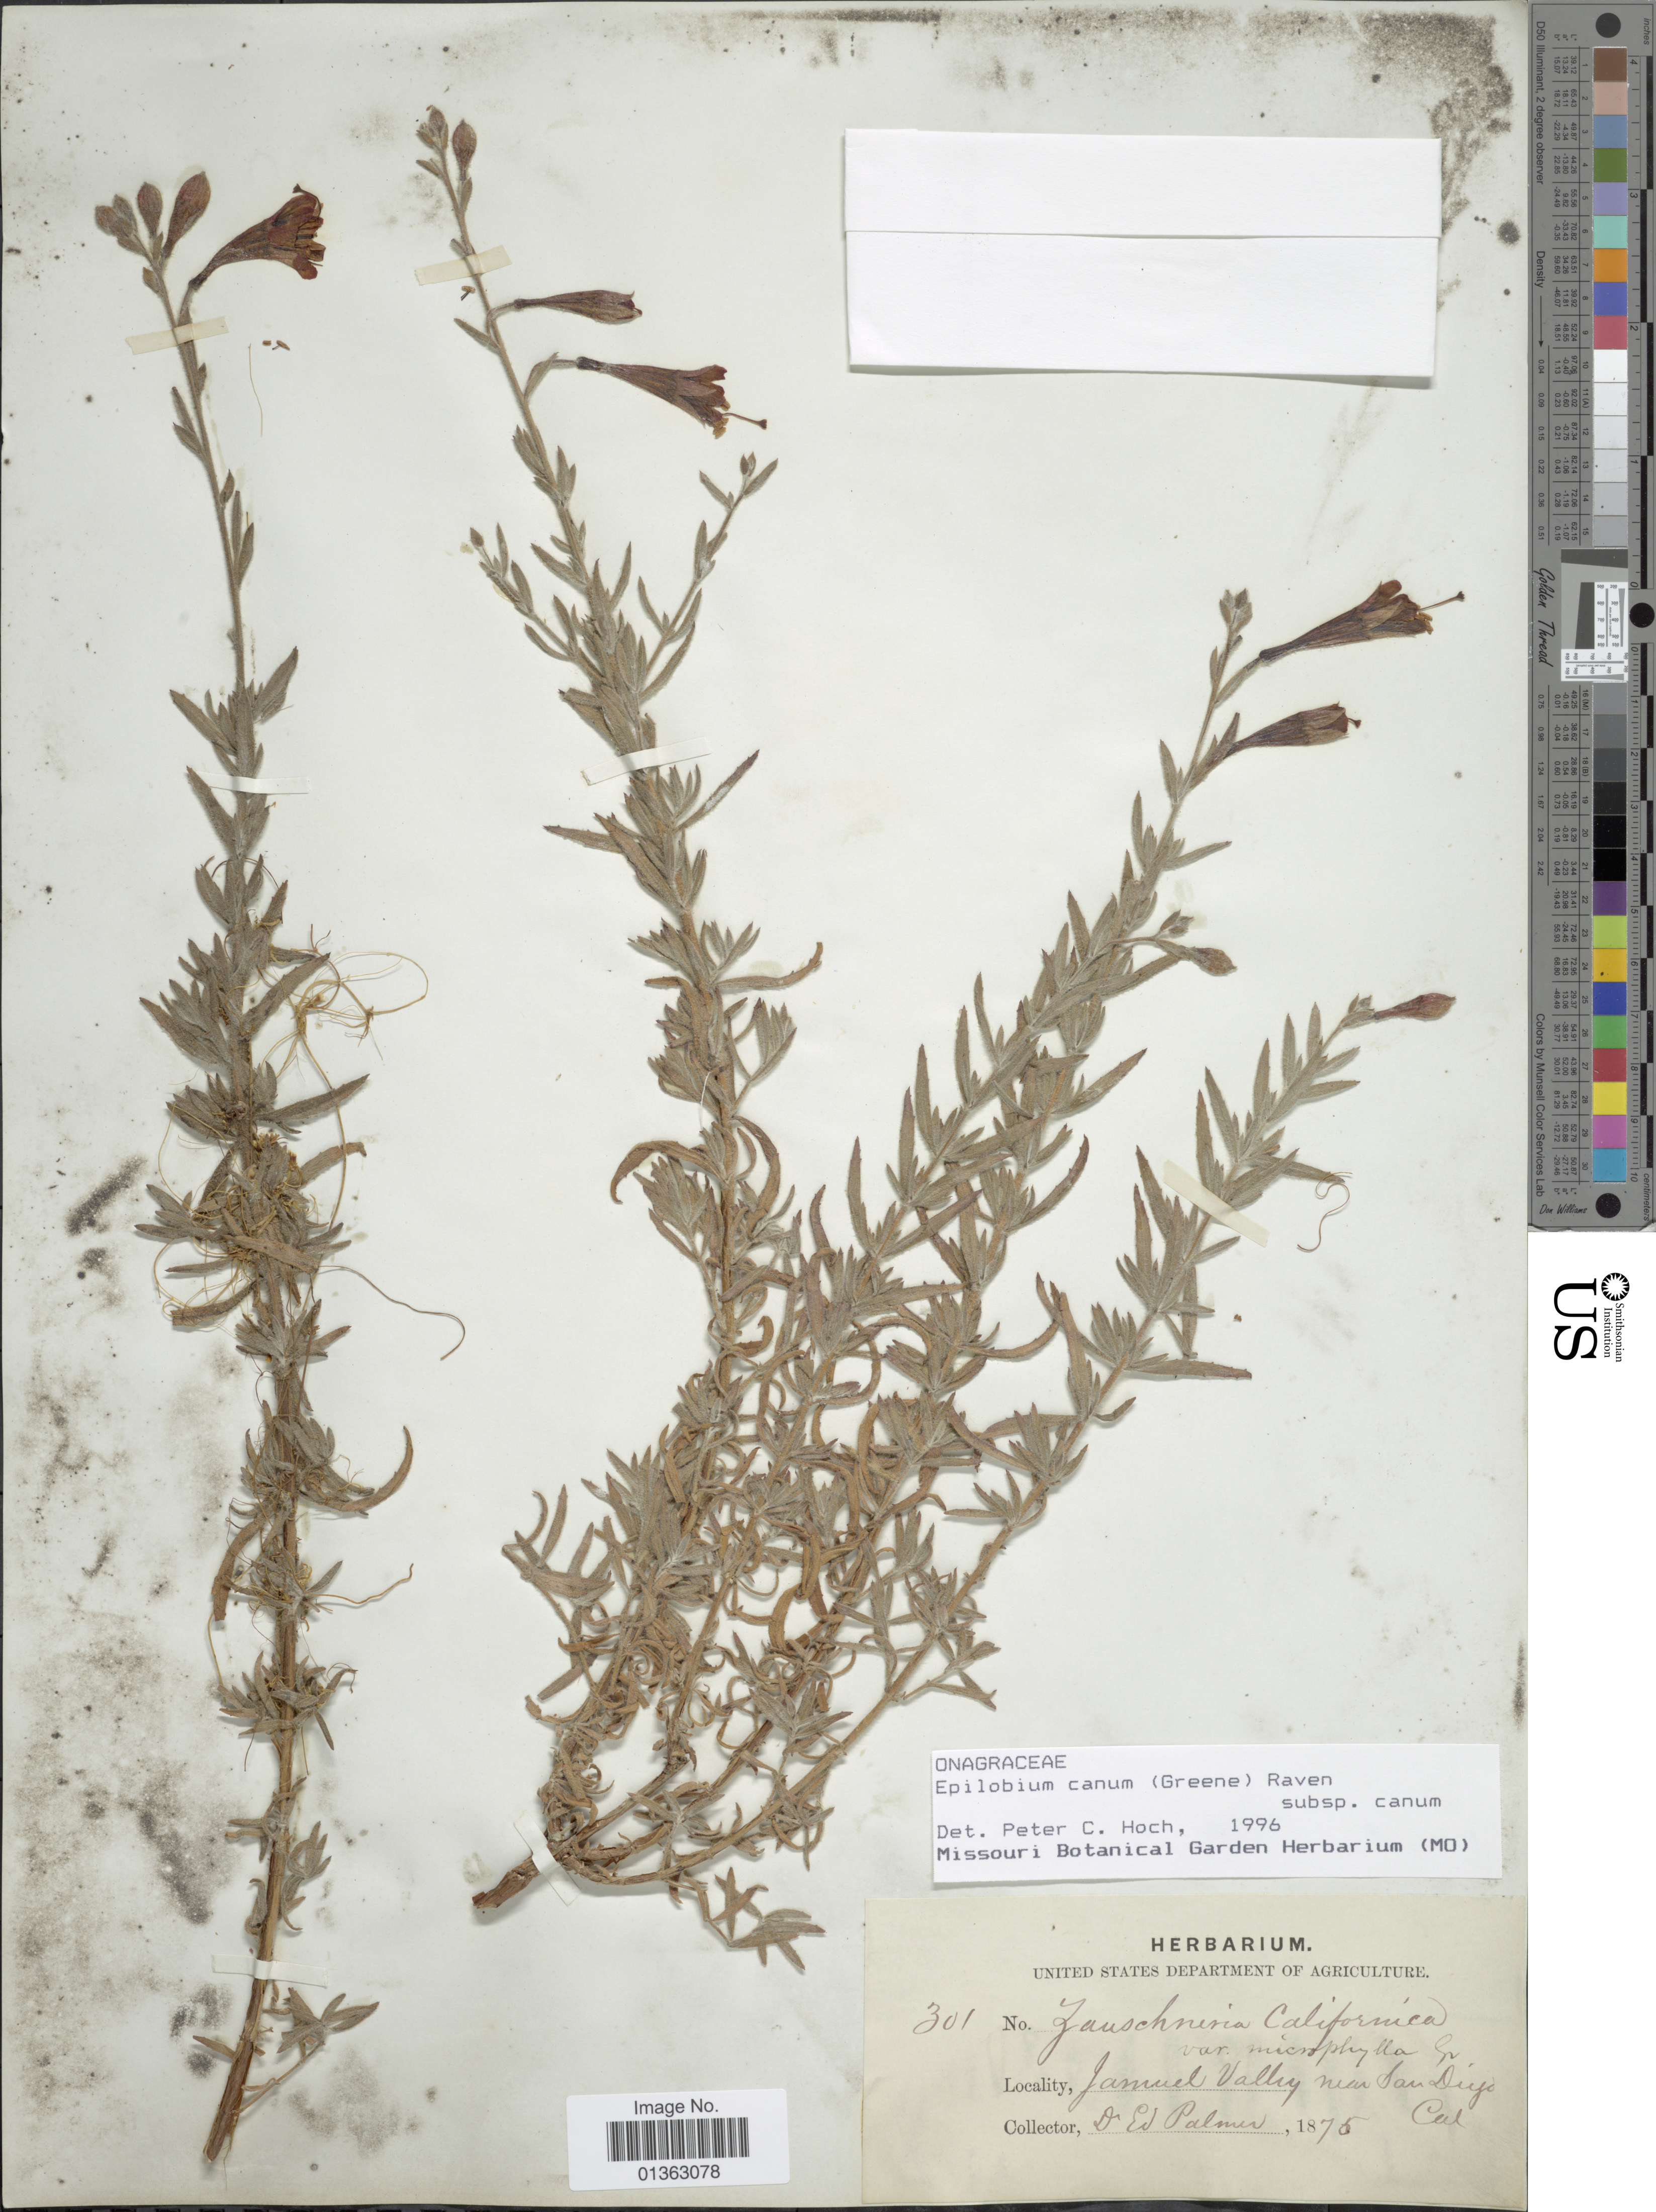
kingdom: Plantae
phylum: Tracheophyta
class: Magnoliopsida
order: Myrtales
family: Onagraceae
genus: Epilobium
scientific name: Epilobium canum subsp. canum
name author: (Greene) P.H. Raven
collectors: E. Palmer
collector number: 301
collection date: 1876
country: United States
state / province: California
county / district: San Diego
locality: Jamuel Valley near San Diego.